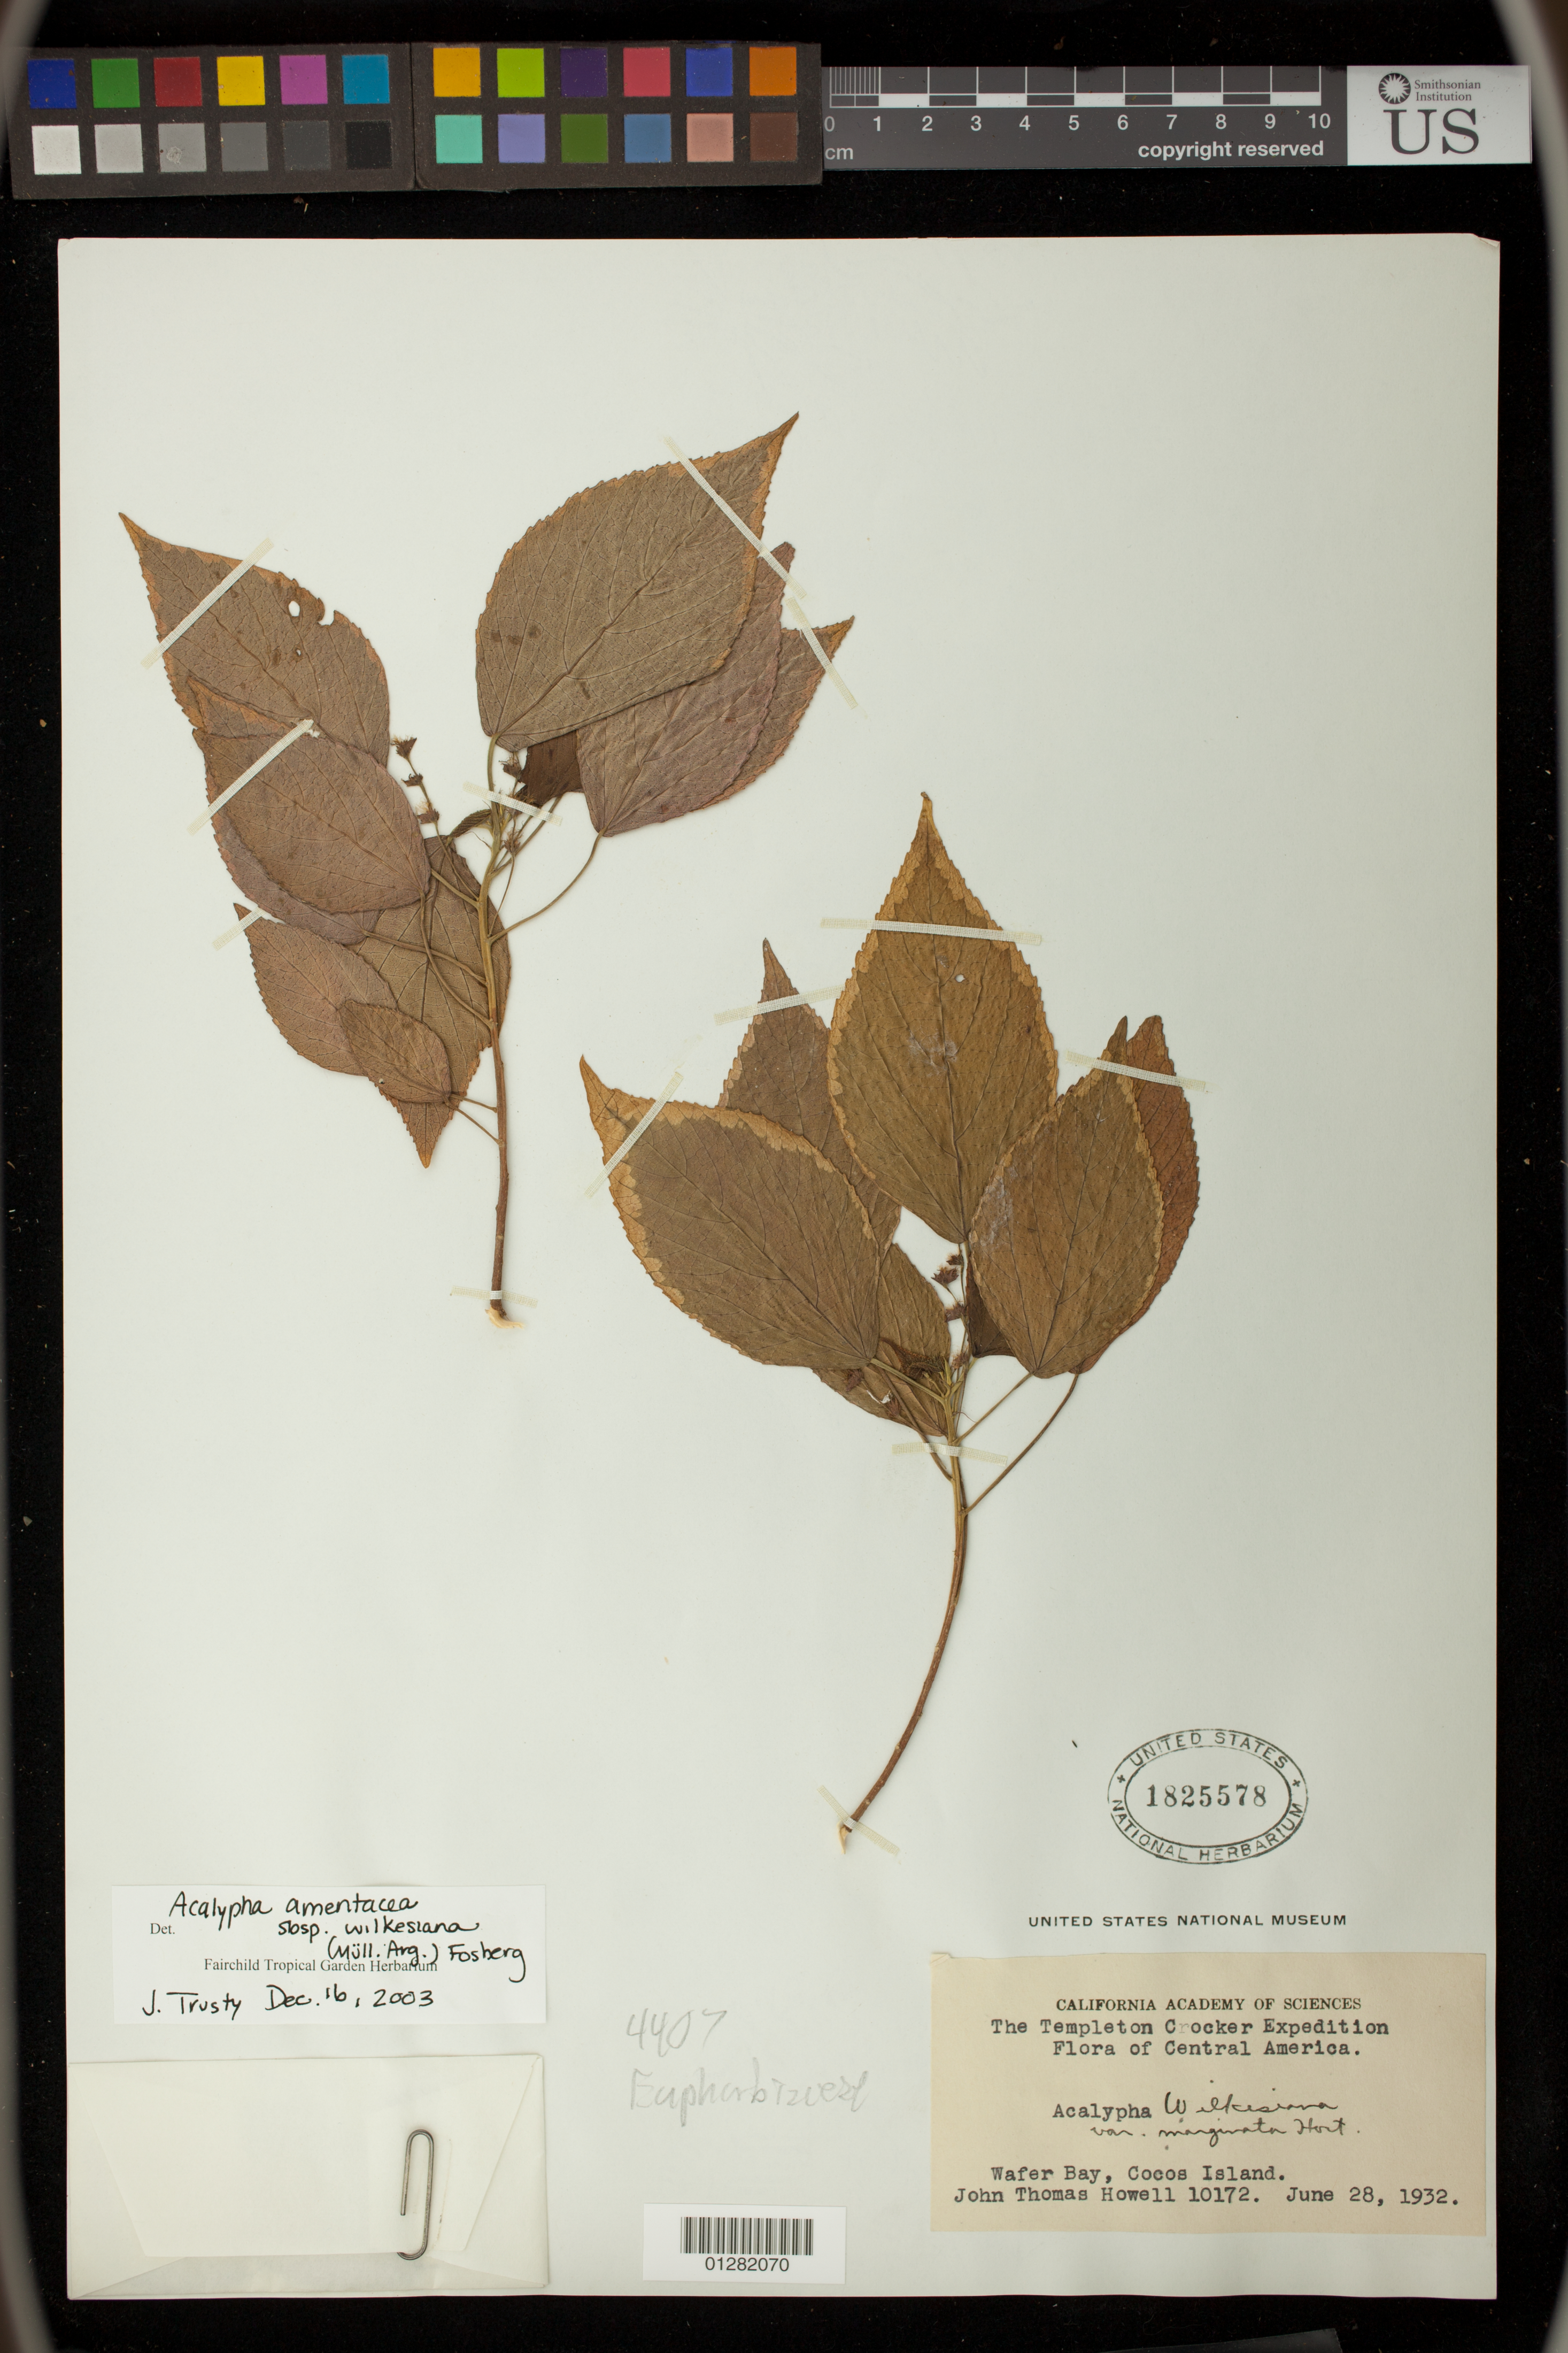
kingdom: Plantae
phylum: Tracheophyta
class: Magnoliopsida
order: Malpighiales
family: Euphorbiaceae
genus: Acalypha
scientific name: Acalypha amentacea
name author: Roxb.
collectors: J. T. Howell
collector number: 10172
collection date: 1932-06-28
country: Costa Rica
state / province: Puntarenas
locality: Wafter Bay, Cocos Island.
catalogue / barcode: US 1825578